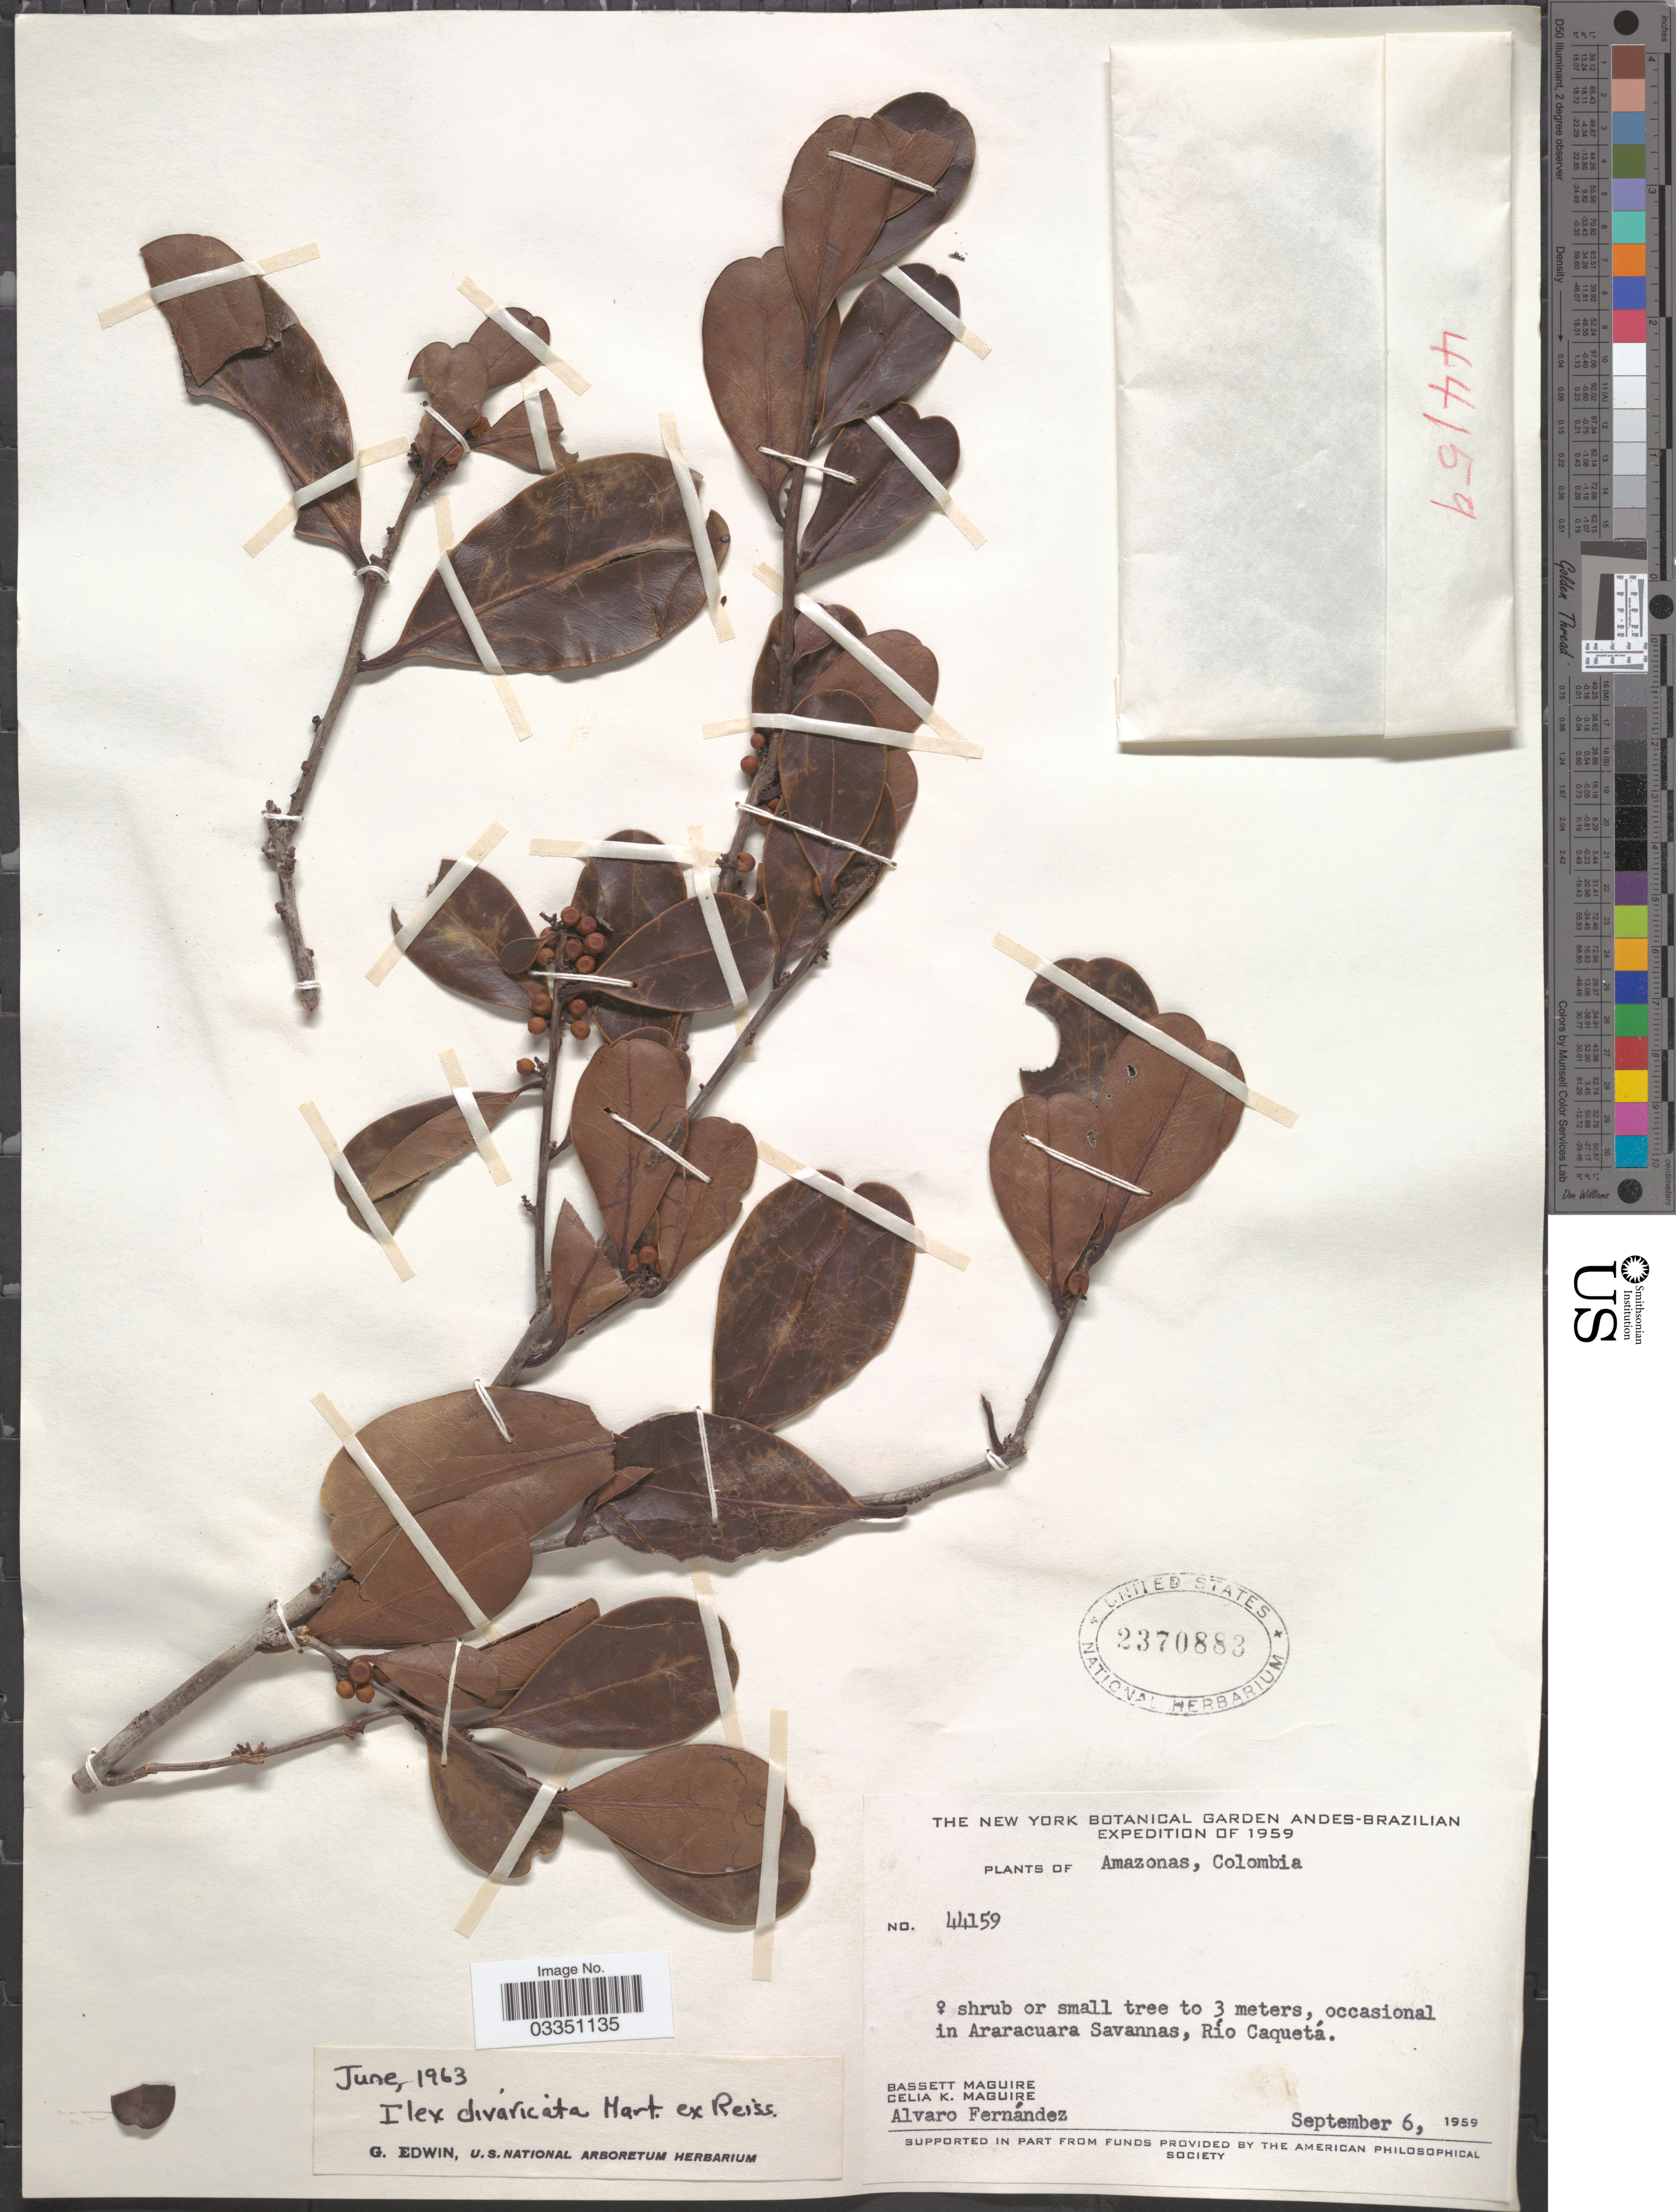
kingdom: Plantae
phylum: Tracheophyta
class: Magnoliopsida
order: Aquifoliales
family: Aquifoliaceae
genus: Ilex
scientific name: Ilex divaricata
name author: Mart. ex Reissek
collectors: B. Maguire, C. K. Maguire & A. Fernandez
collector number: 44159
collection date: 1959-09-06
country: Colombia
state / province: Amazônas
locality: Occasional in Araracuara Savannas, Río Caquetá.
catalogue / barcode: US 2370883